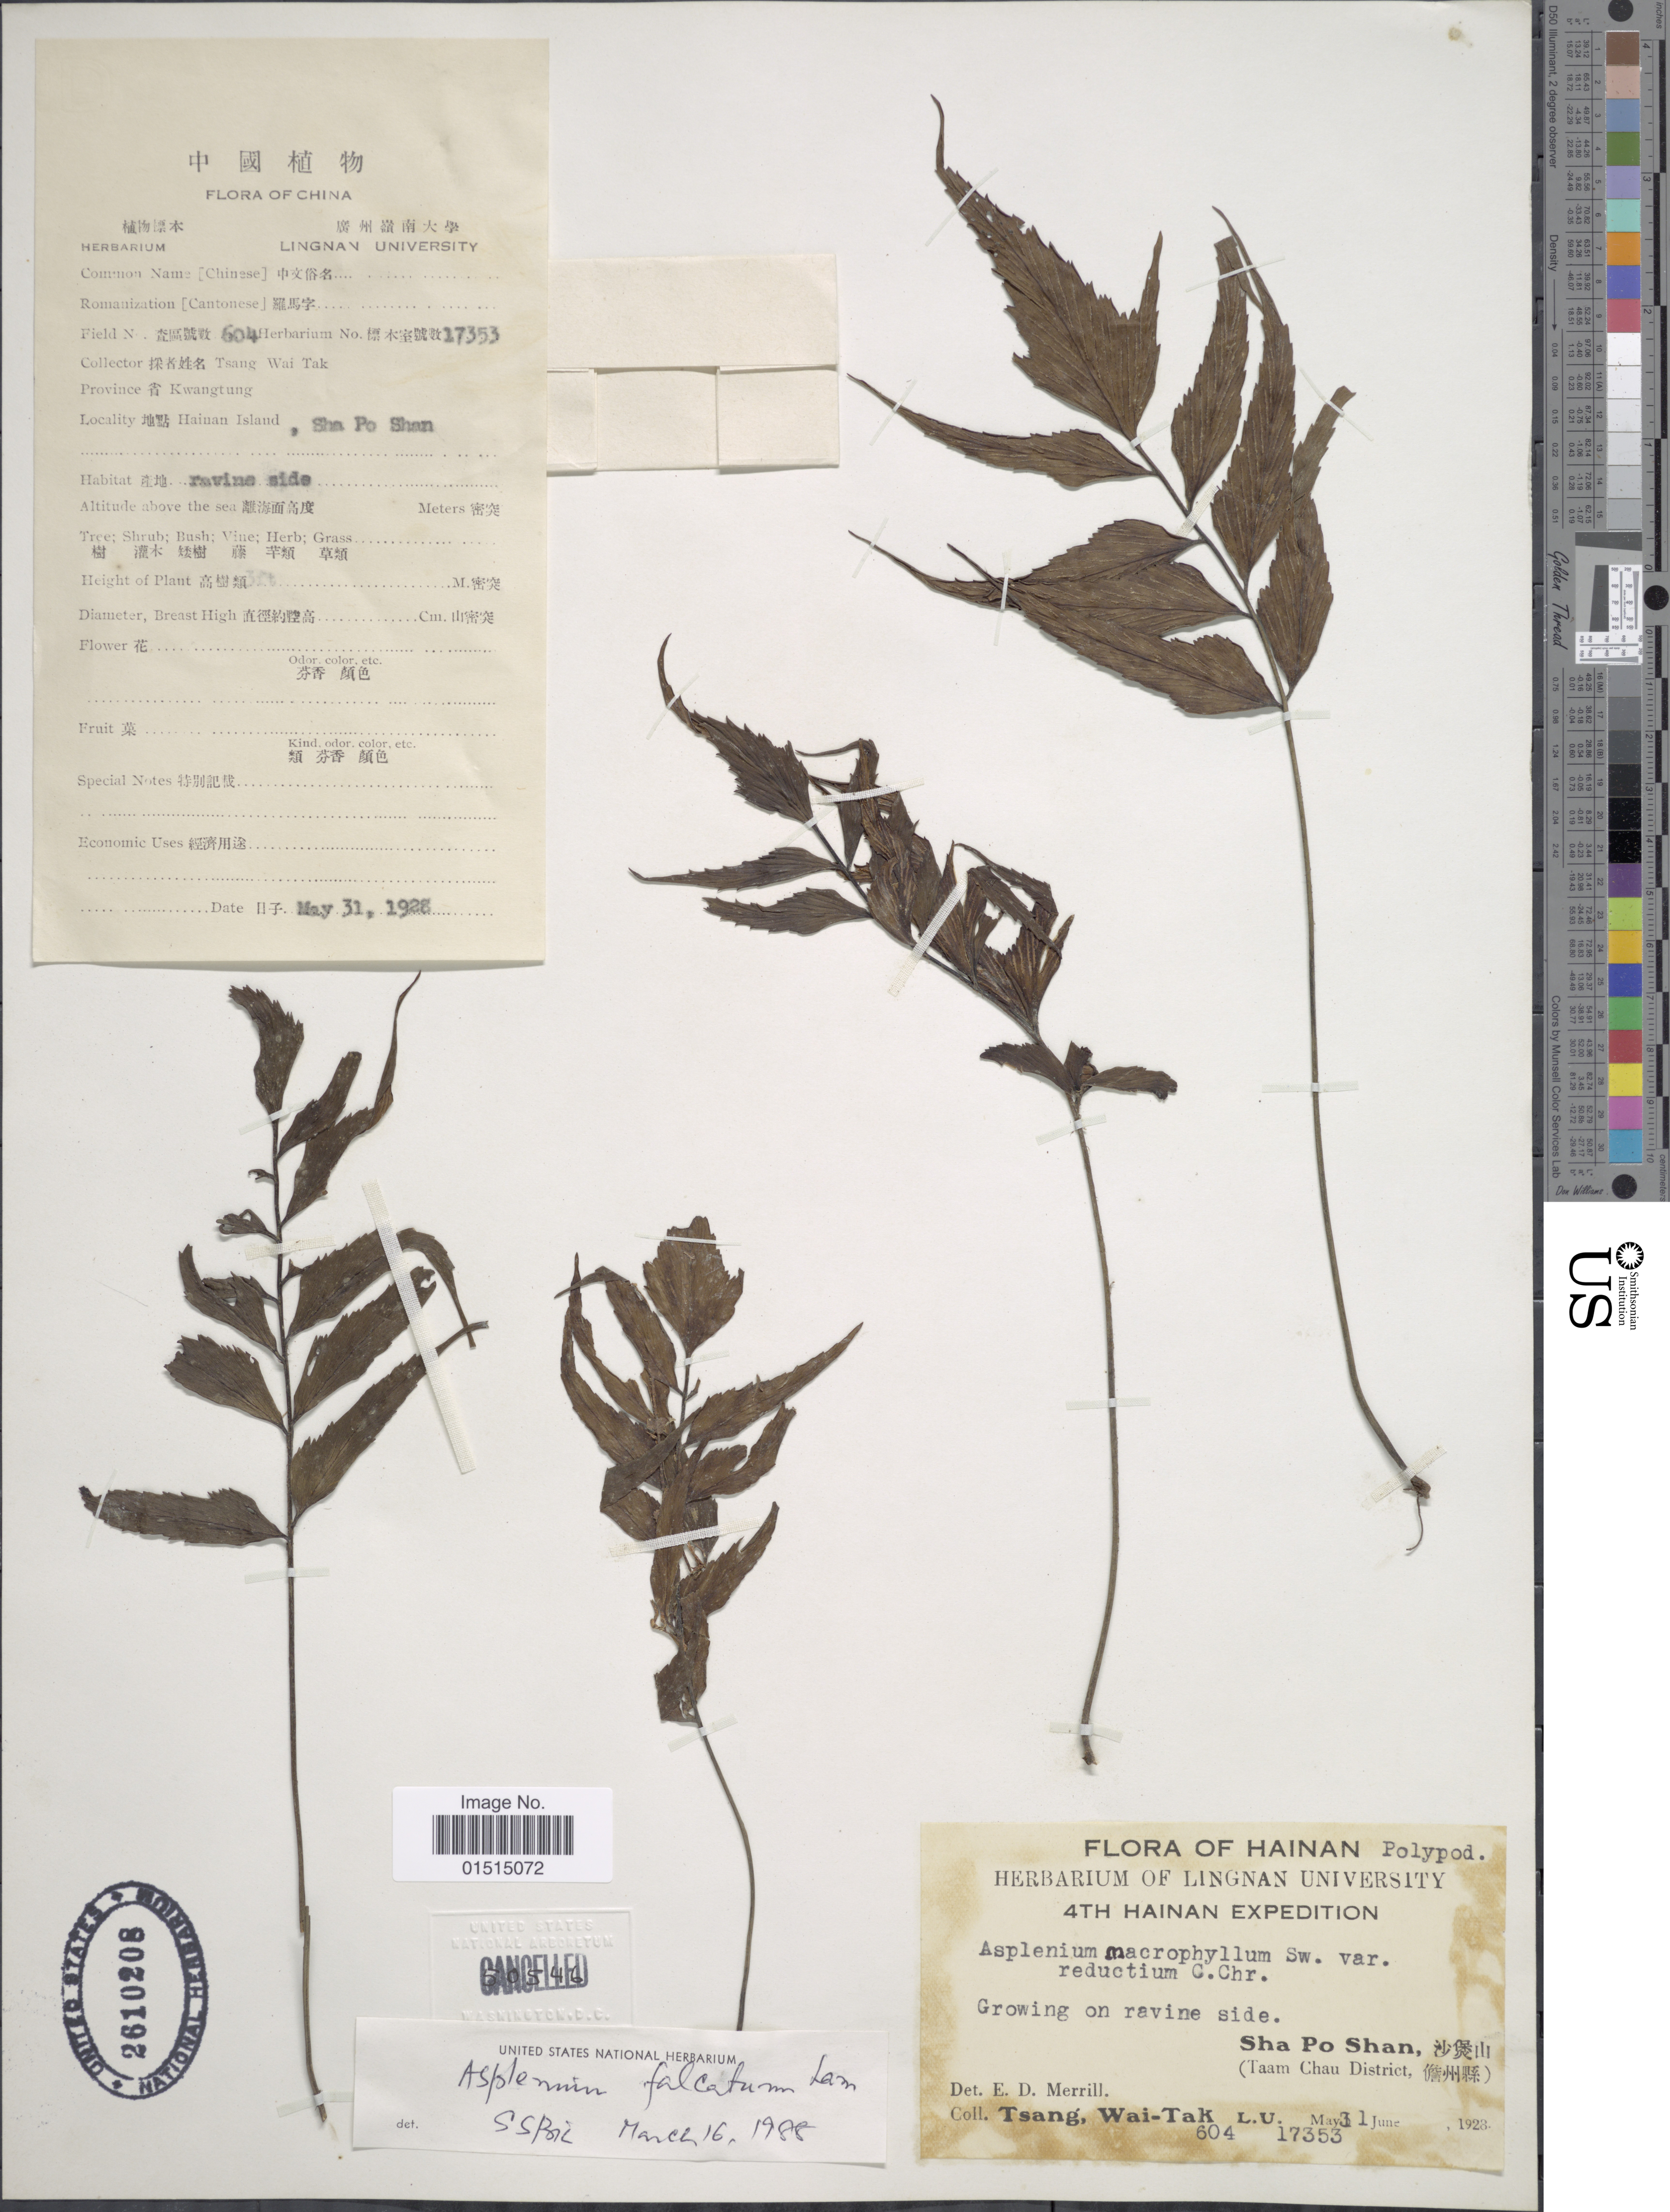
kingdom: Plantae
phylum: Tracheophyta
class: Polypodiopsida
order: Polypodiales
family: Aspleniaceae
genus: Asplenium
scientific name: Asplenium macrophyllum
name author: Sw.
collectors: W. T. Tsang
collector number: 604/17353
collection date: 1928-05-31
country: China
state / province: Hainan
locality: Growing on ravine side, Sha Po Shan (Taam Chau District) Hainan Island.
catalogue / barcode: US 2610208